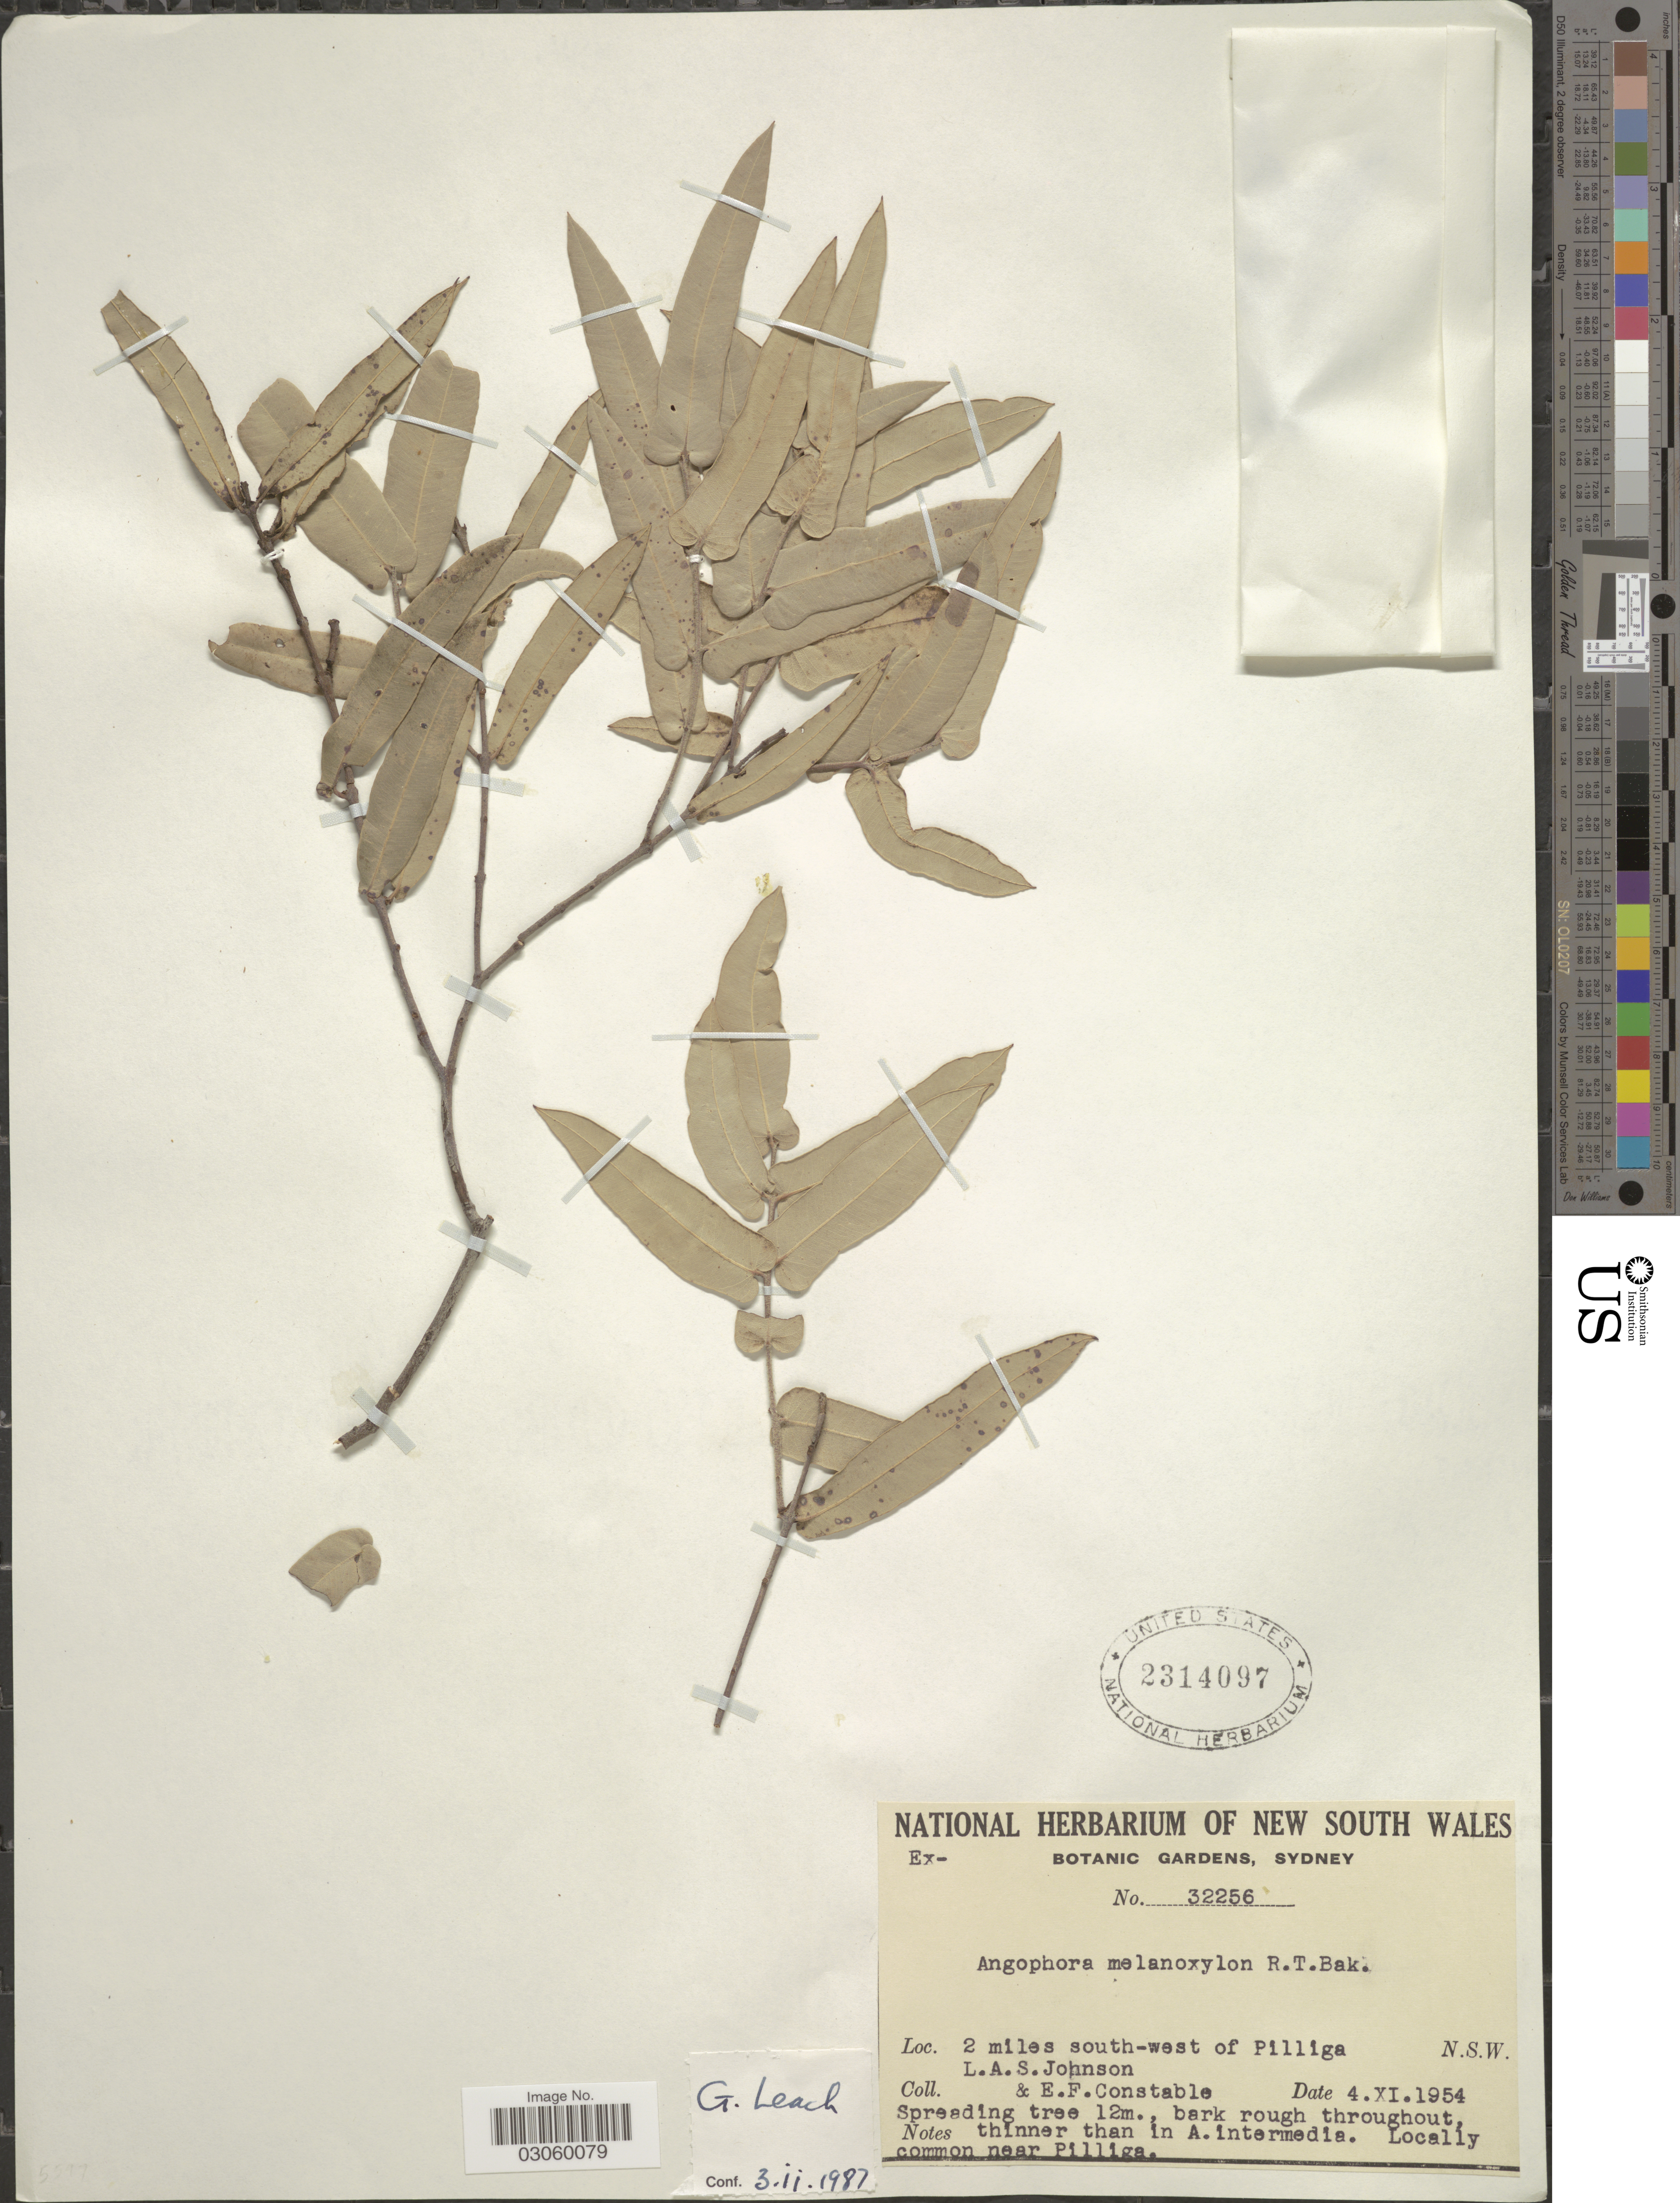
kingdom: Plantae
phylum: Tracheophyta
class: Magnoliopsida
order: Myrtales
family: Myrtaceae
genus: Angophora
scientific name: Angophora melanoxylon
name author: F. Muell. ex R.T. Baker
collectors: L. A. S. Johnson & E. F. Constable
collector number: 32256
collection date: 1954-11-04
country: Australia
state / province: New South Wales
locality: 2 miles south-west of Pilliga.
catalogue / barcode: US 2314097